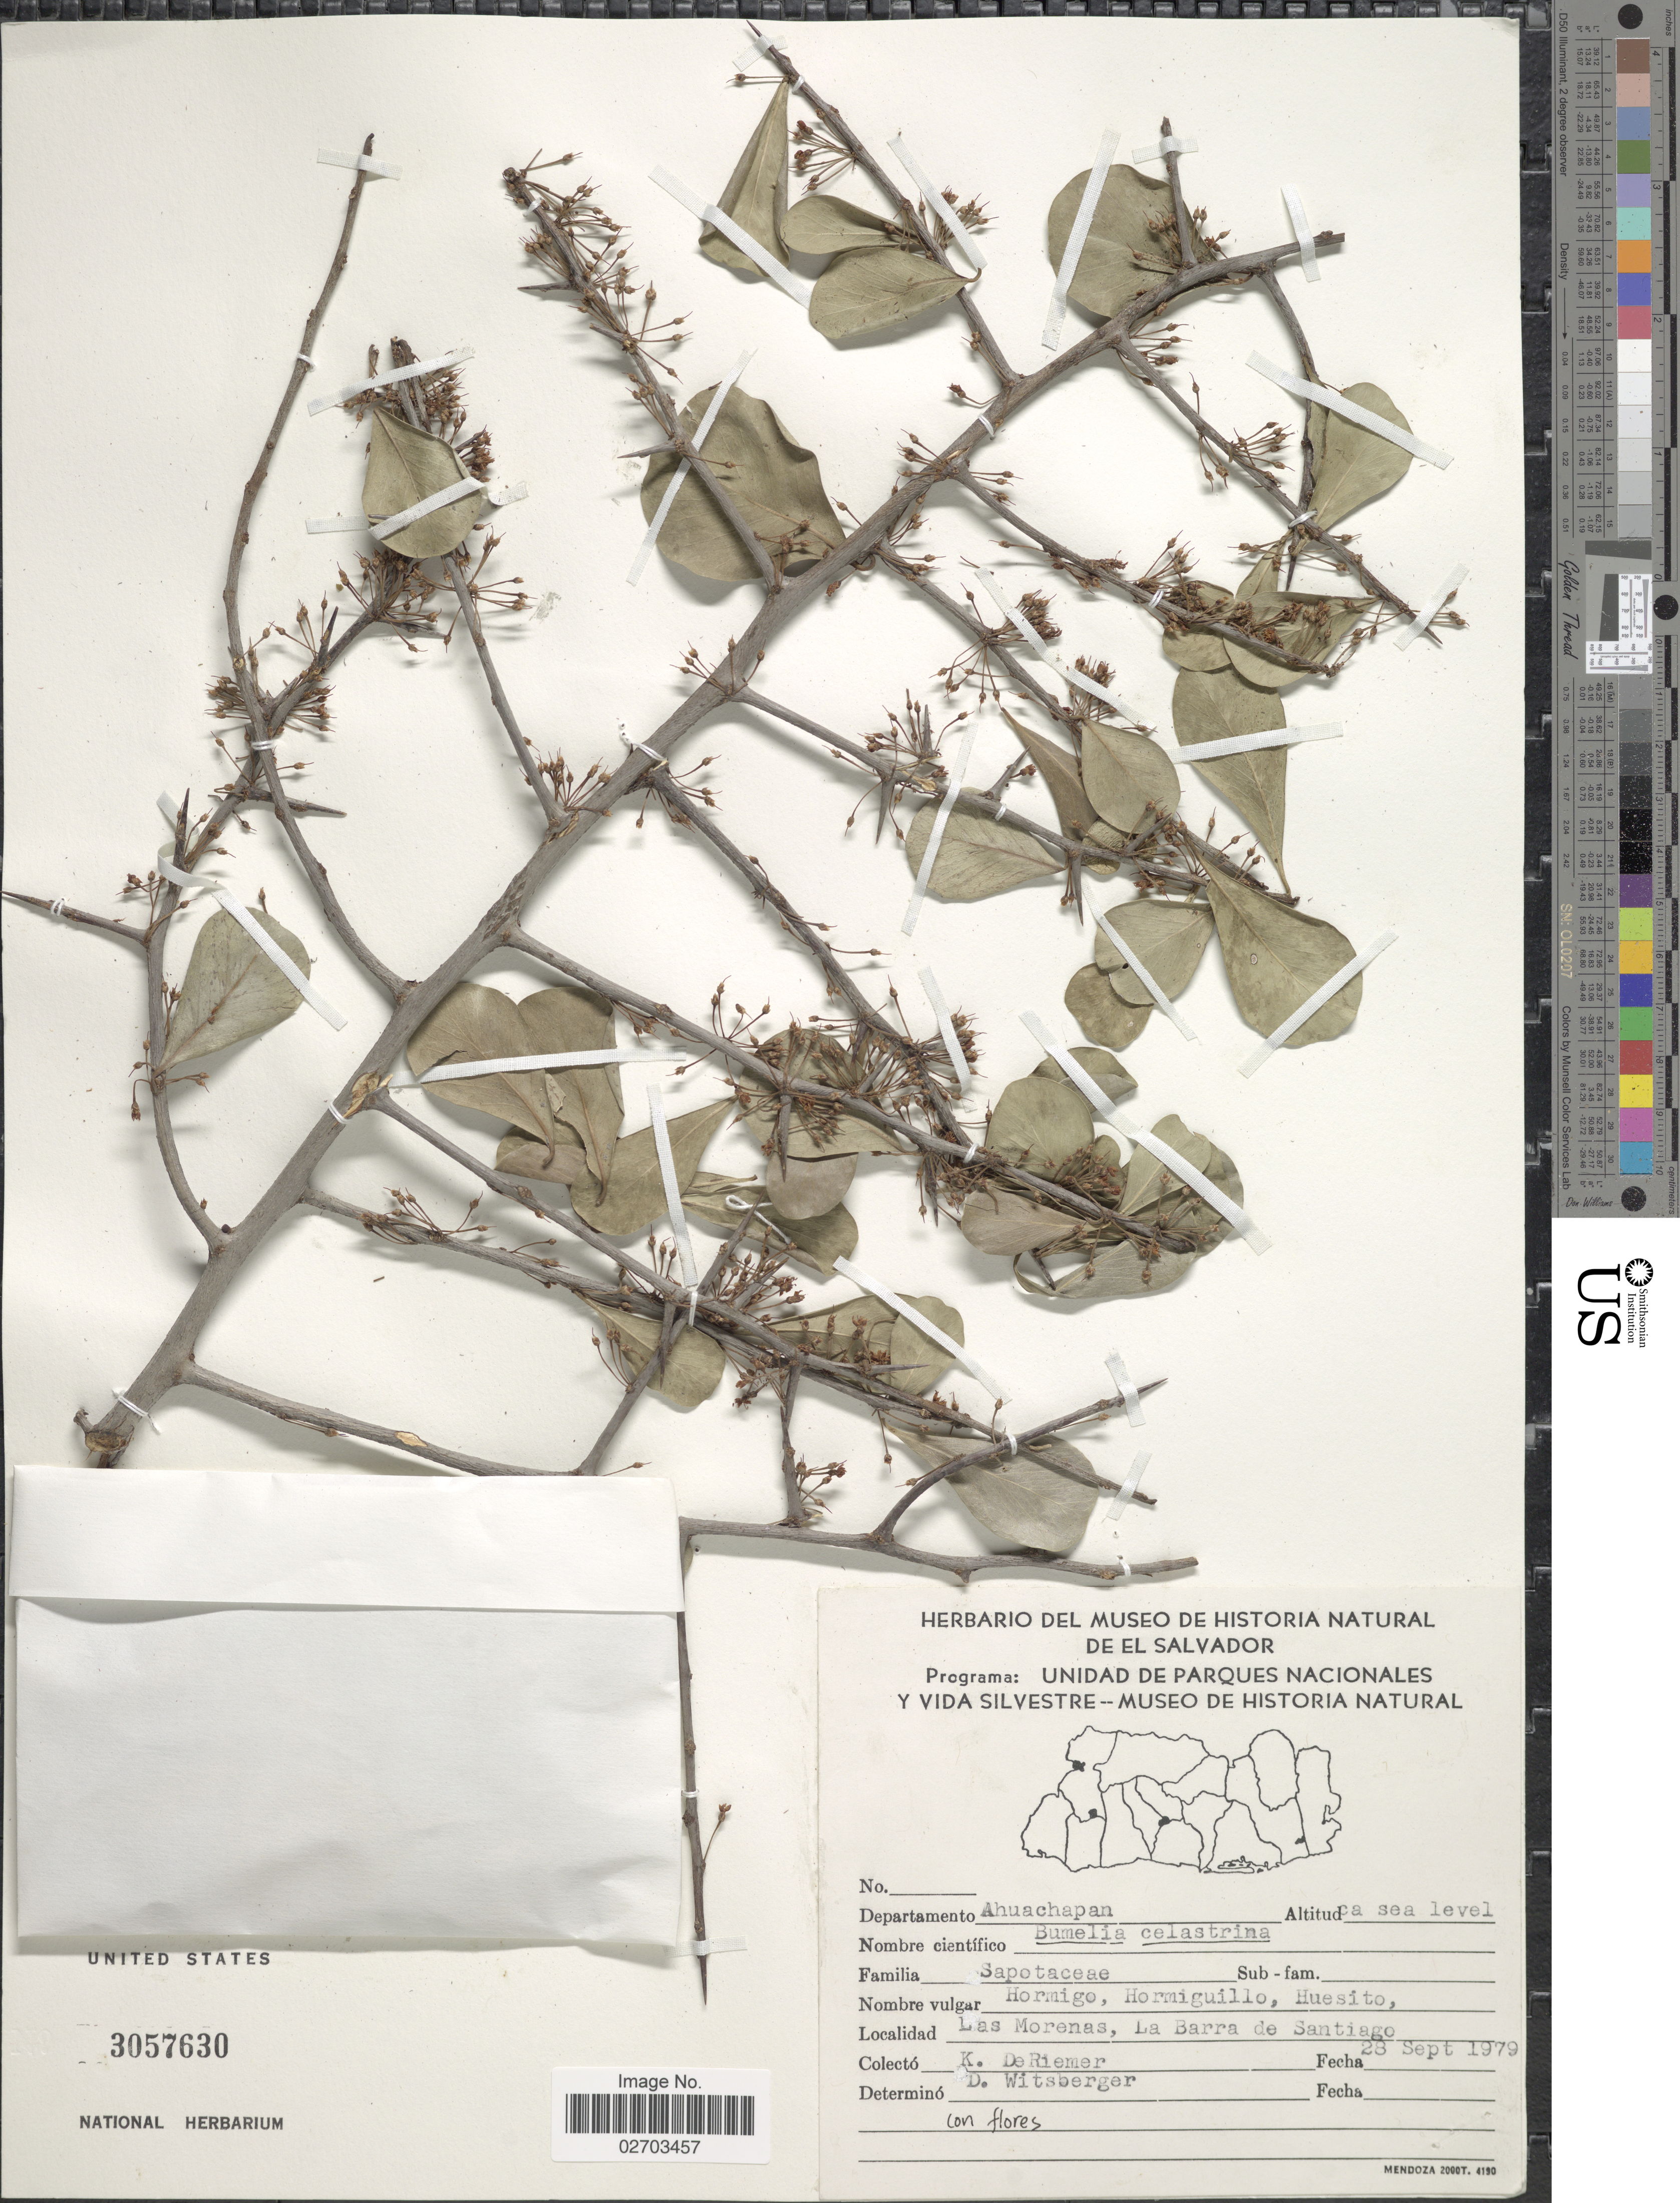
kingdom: Plantae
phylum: Tracheophyta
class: Magnoliopsida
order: Ericales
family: Sapotaceae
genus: Sideroxylon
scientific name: Sideroxylon celastrinum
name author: (Kunth) T.D. Penn.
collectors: K. DeRiemer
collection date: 1979-09-28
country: El Salvador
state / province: Ahuachapan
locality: Las Morenas, La Barra de Santiago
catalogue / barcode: US 3057630